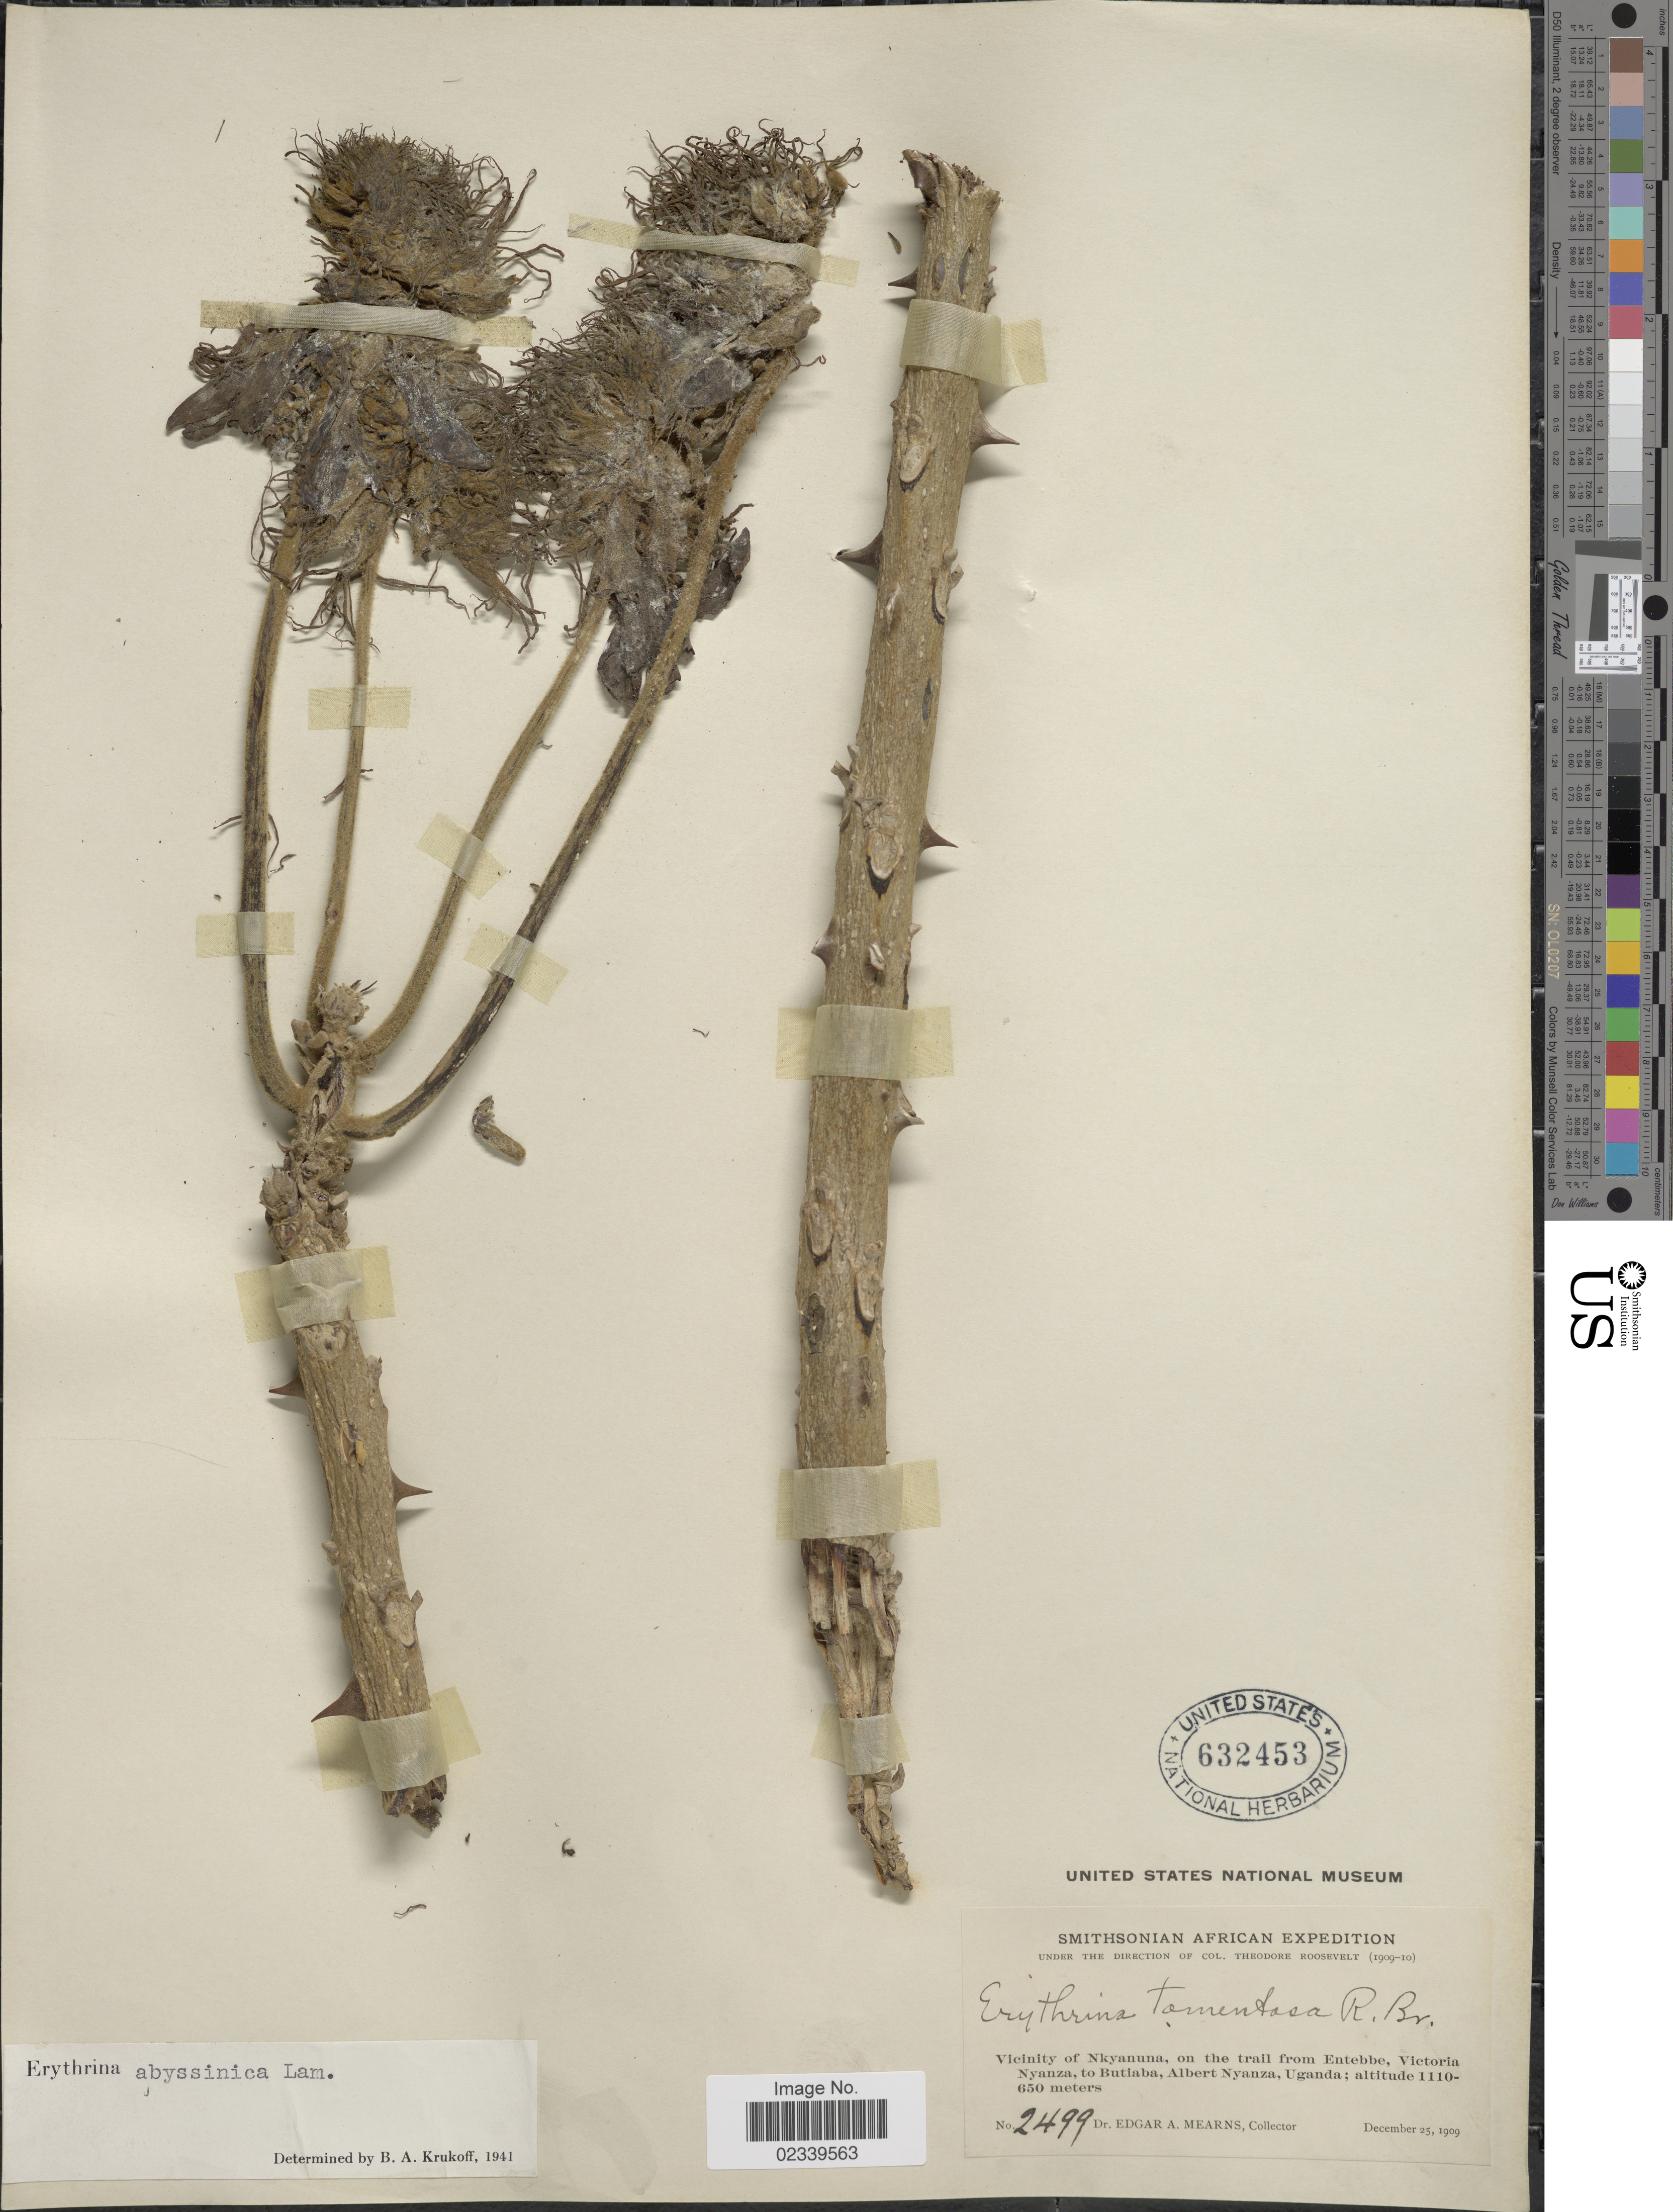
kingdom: Plantae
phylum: Tracheophyta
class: Magnoliopsida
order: Fabales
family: Fabaceae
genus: Erythrina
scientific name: Erythrina abyssinica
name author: Lam.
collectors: E. A. Mearns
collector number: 2499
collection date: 1909-12-25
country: Uganda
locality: Vicinity of Nkyanuna, on the trail from Entebbe, Victoria Nyanza, to Butlaba, Albert Nyanza, Uganda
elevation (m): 650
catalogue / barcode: US 632453